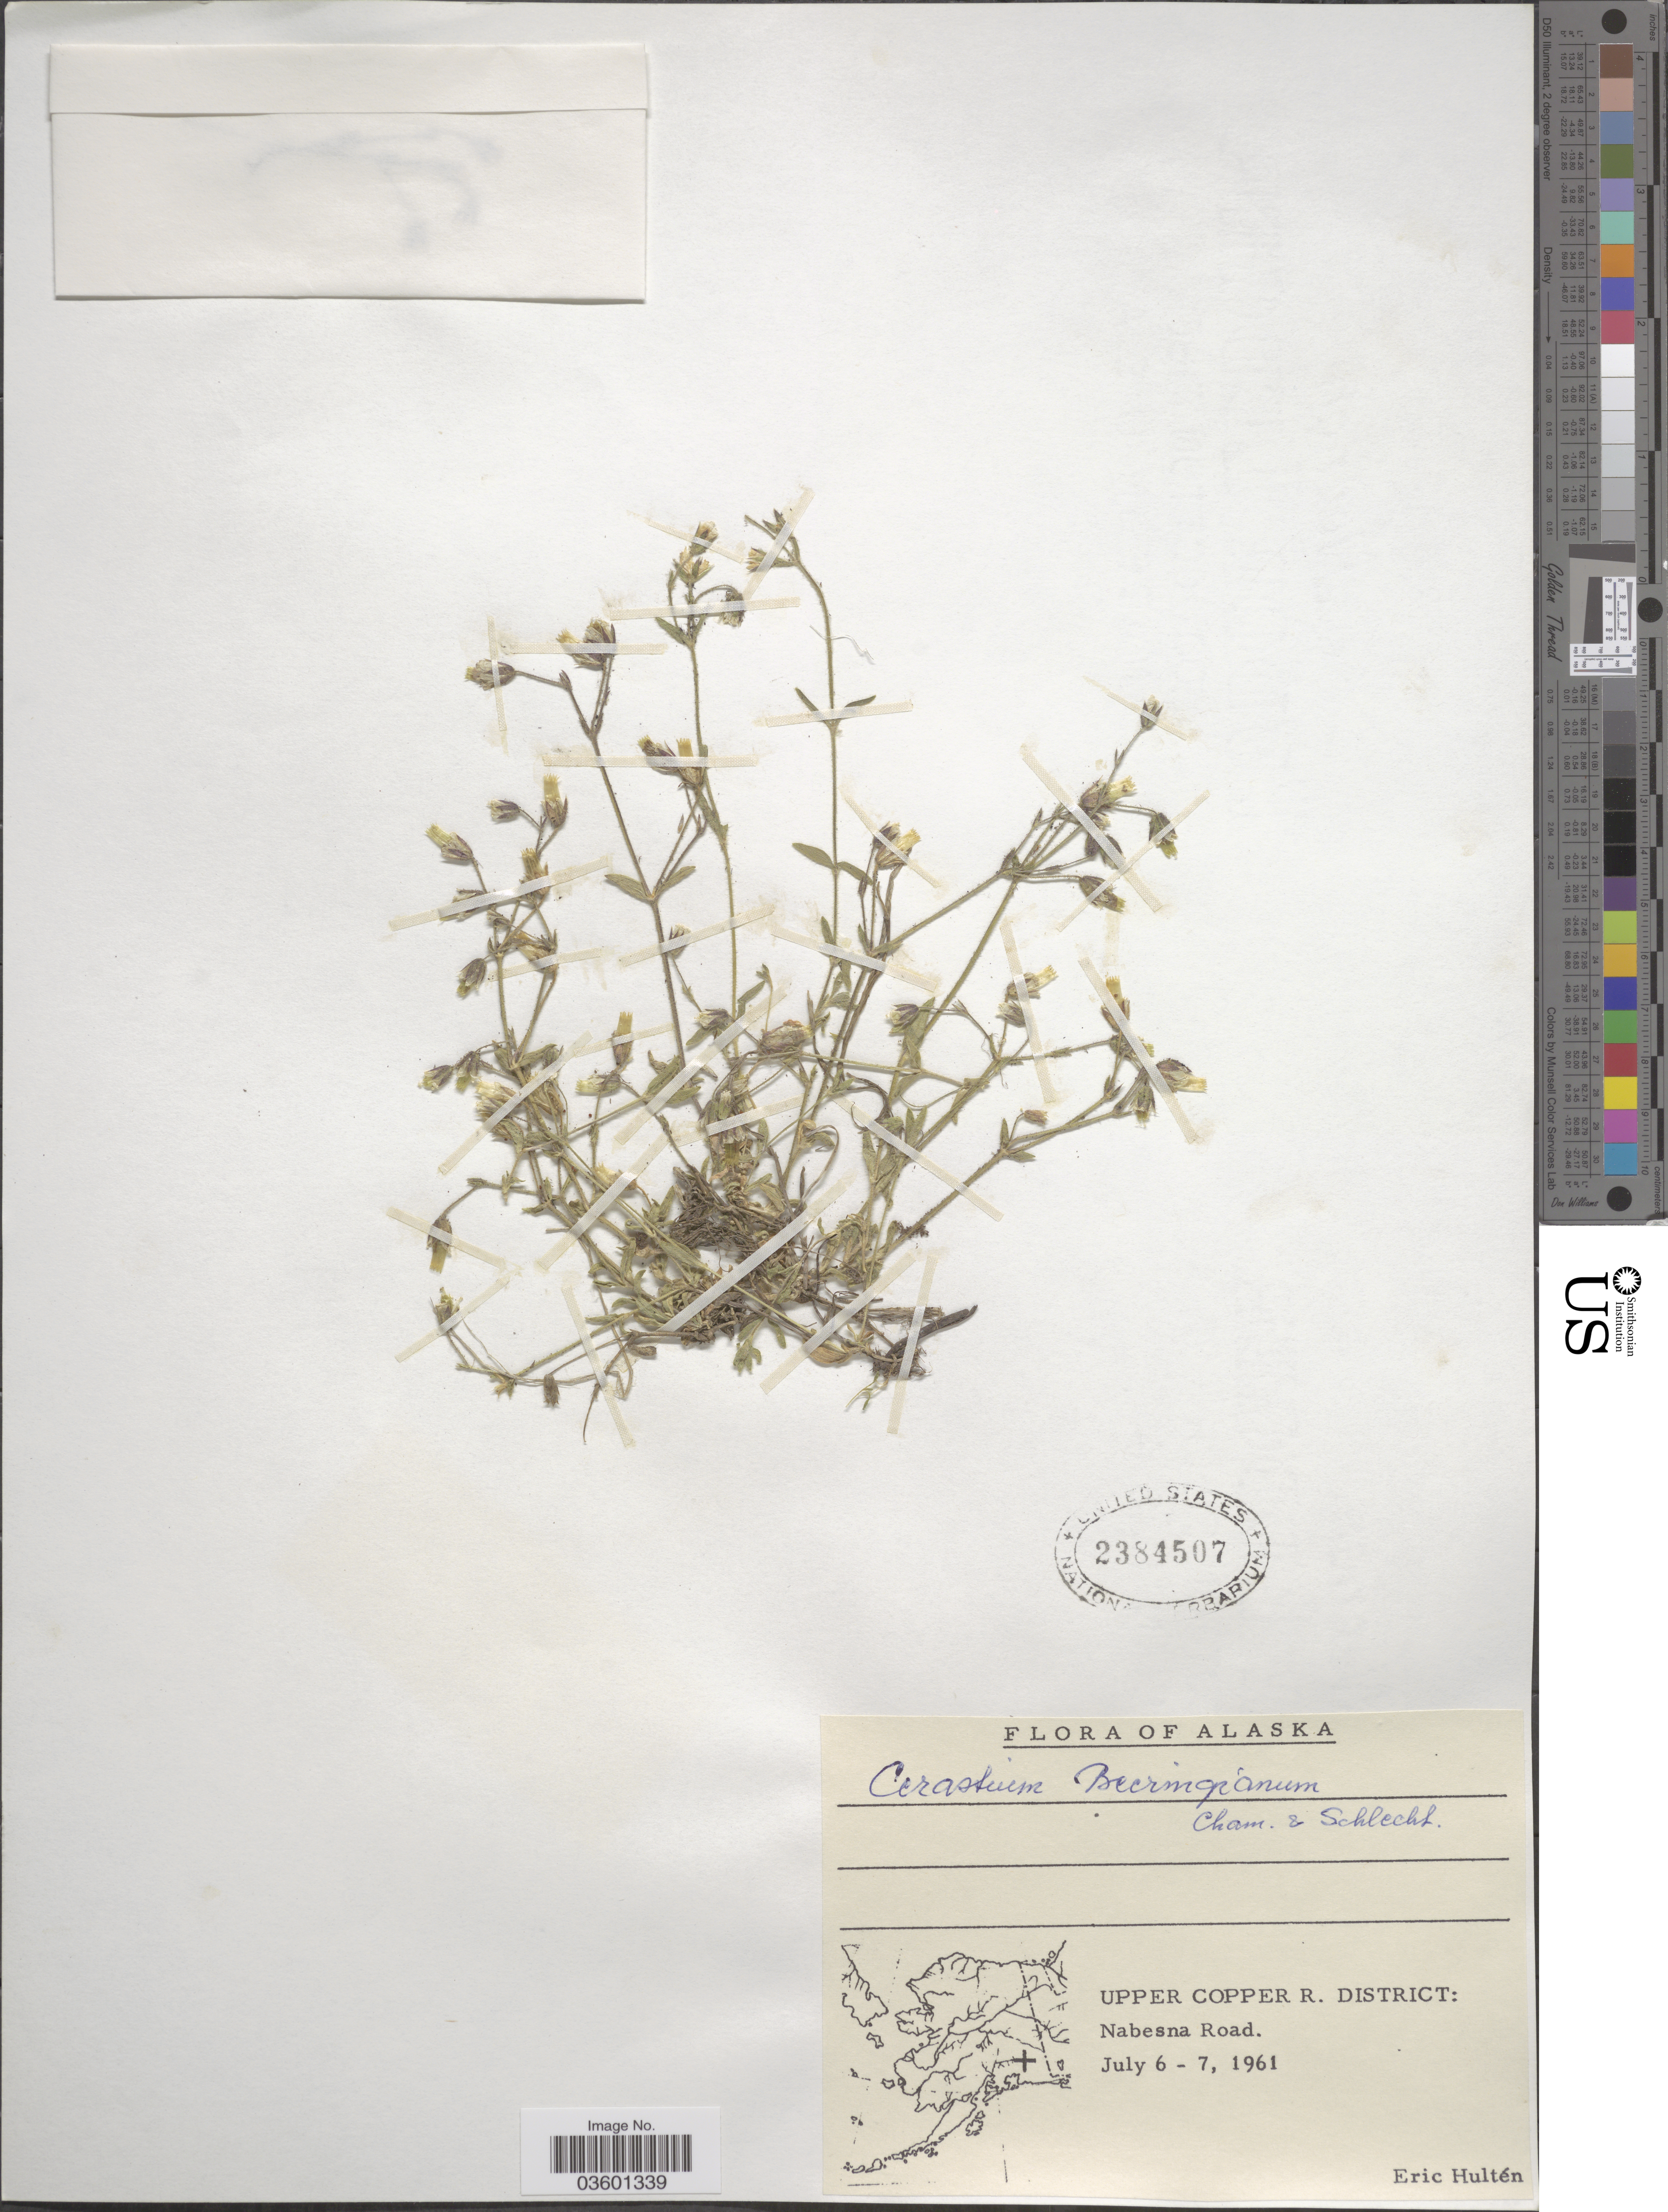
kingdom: Plantae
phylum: Tracheophyta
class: Magnoliopsida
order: Caryophyllales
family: Caryophyllaceae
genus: Cerastium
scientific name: Cerastium beeringianum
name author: Cham. & Schltdl.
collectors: E. G. Hultén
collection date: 1961-07-06/1961-07-07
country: United States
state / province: Alaska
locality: Upper Copper R. District: Nabesna Road.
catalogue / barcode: US 2384507